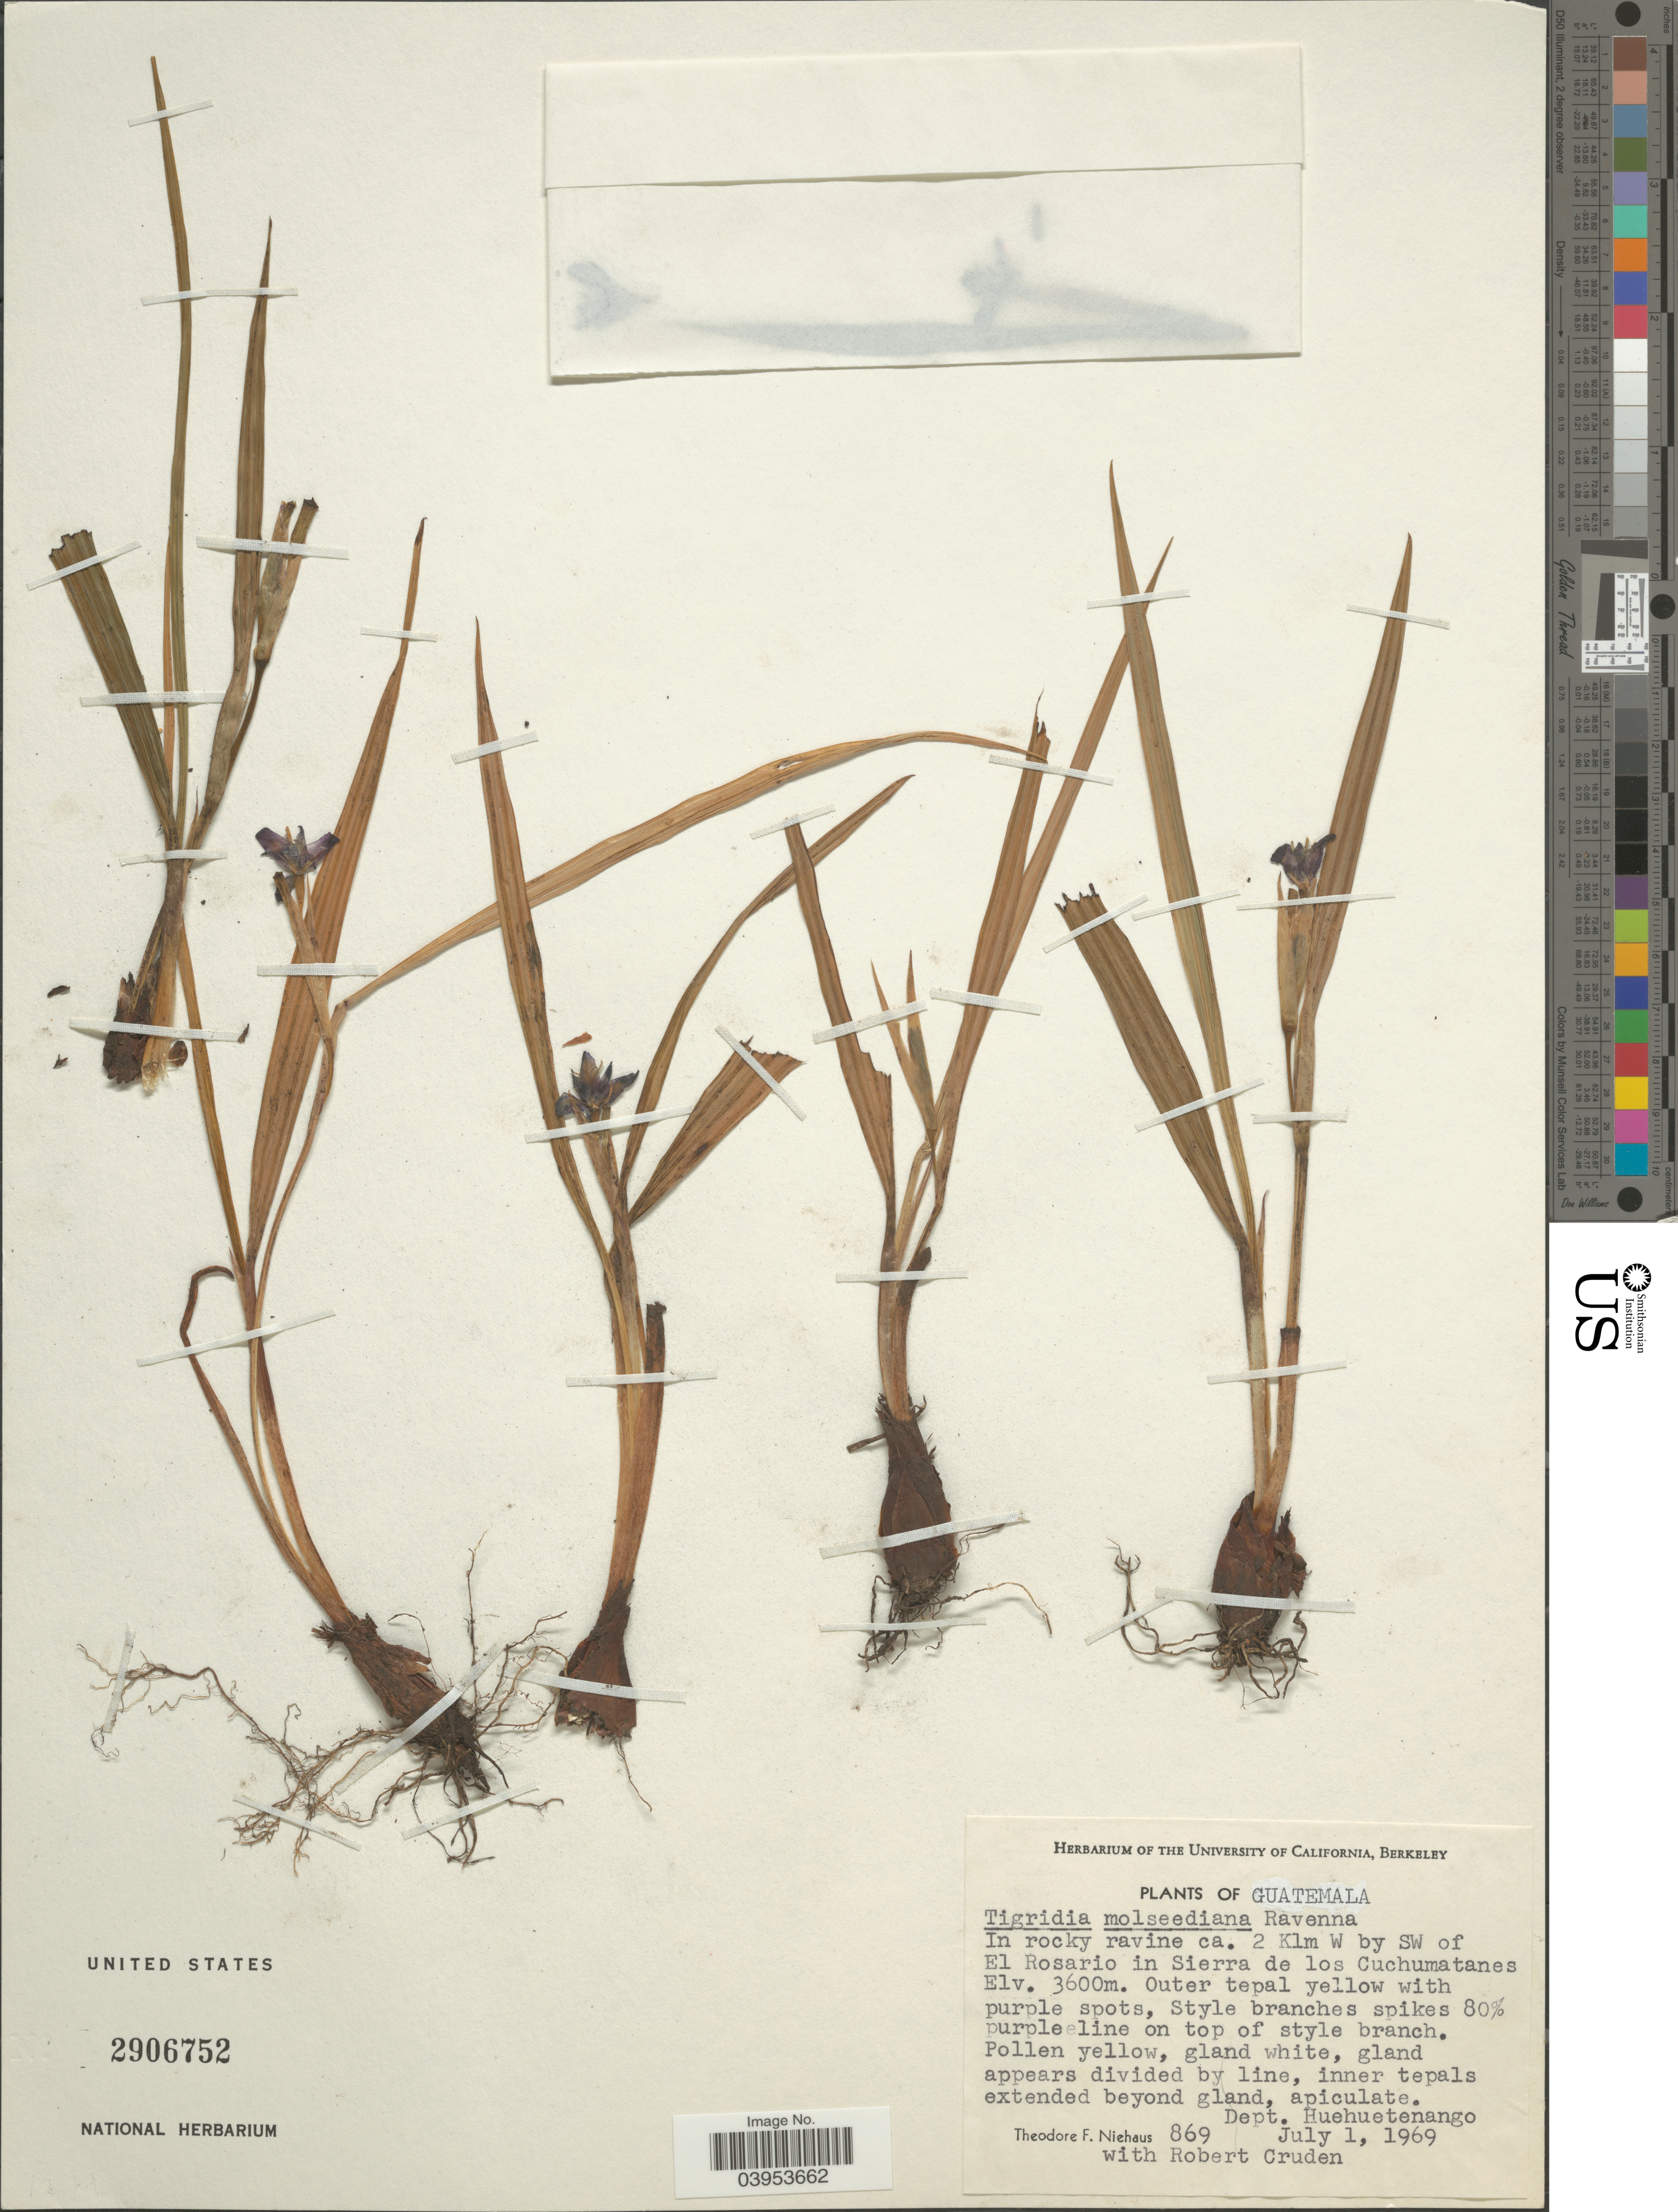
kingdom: Plantae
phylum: Tracheophyta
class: Liliopsida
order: Asparagales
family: Iridaceae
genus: Tigridia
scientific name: Tigridia molseediana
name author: Ravenna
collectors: T. F. Niehaus & R. W. Cruden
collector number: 869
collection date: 1969-07-01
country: Guatemala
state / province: Huehuetenango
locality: In rocky ravine ca. 2 Klm W by SW of El Rosario in Sierra de los Cuchumatanes. Dept. Huehuetenango.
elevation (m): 3600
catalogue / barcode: US 2906752